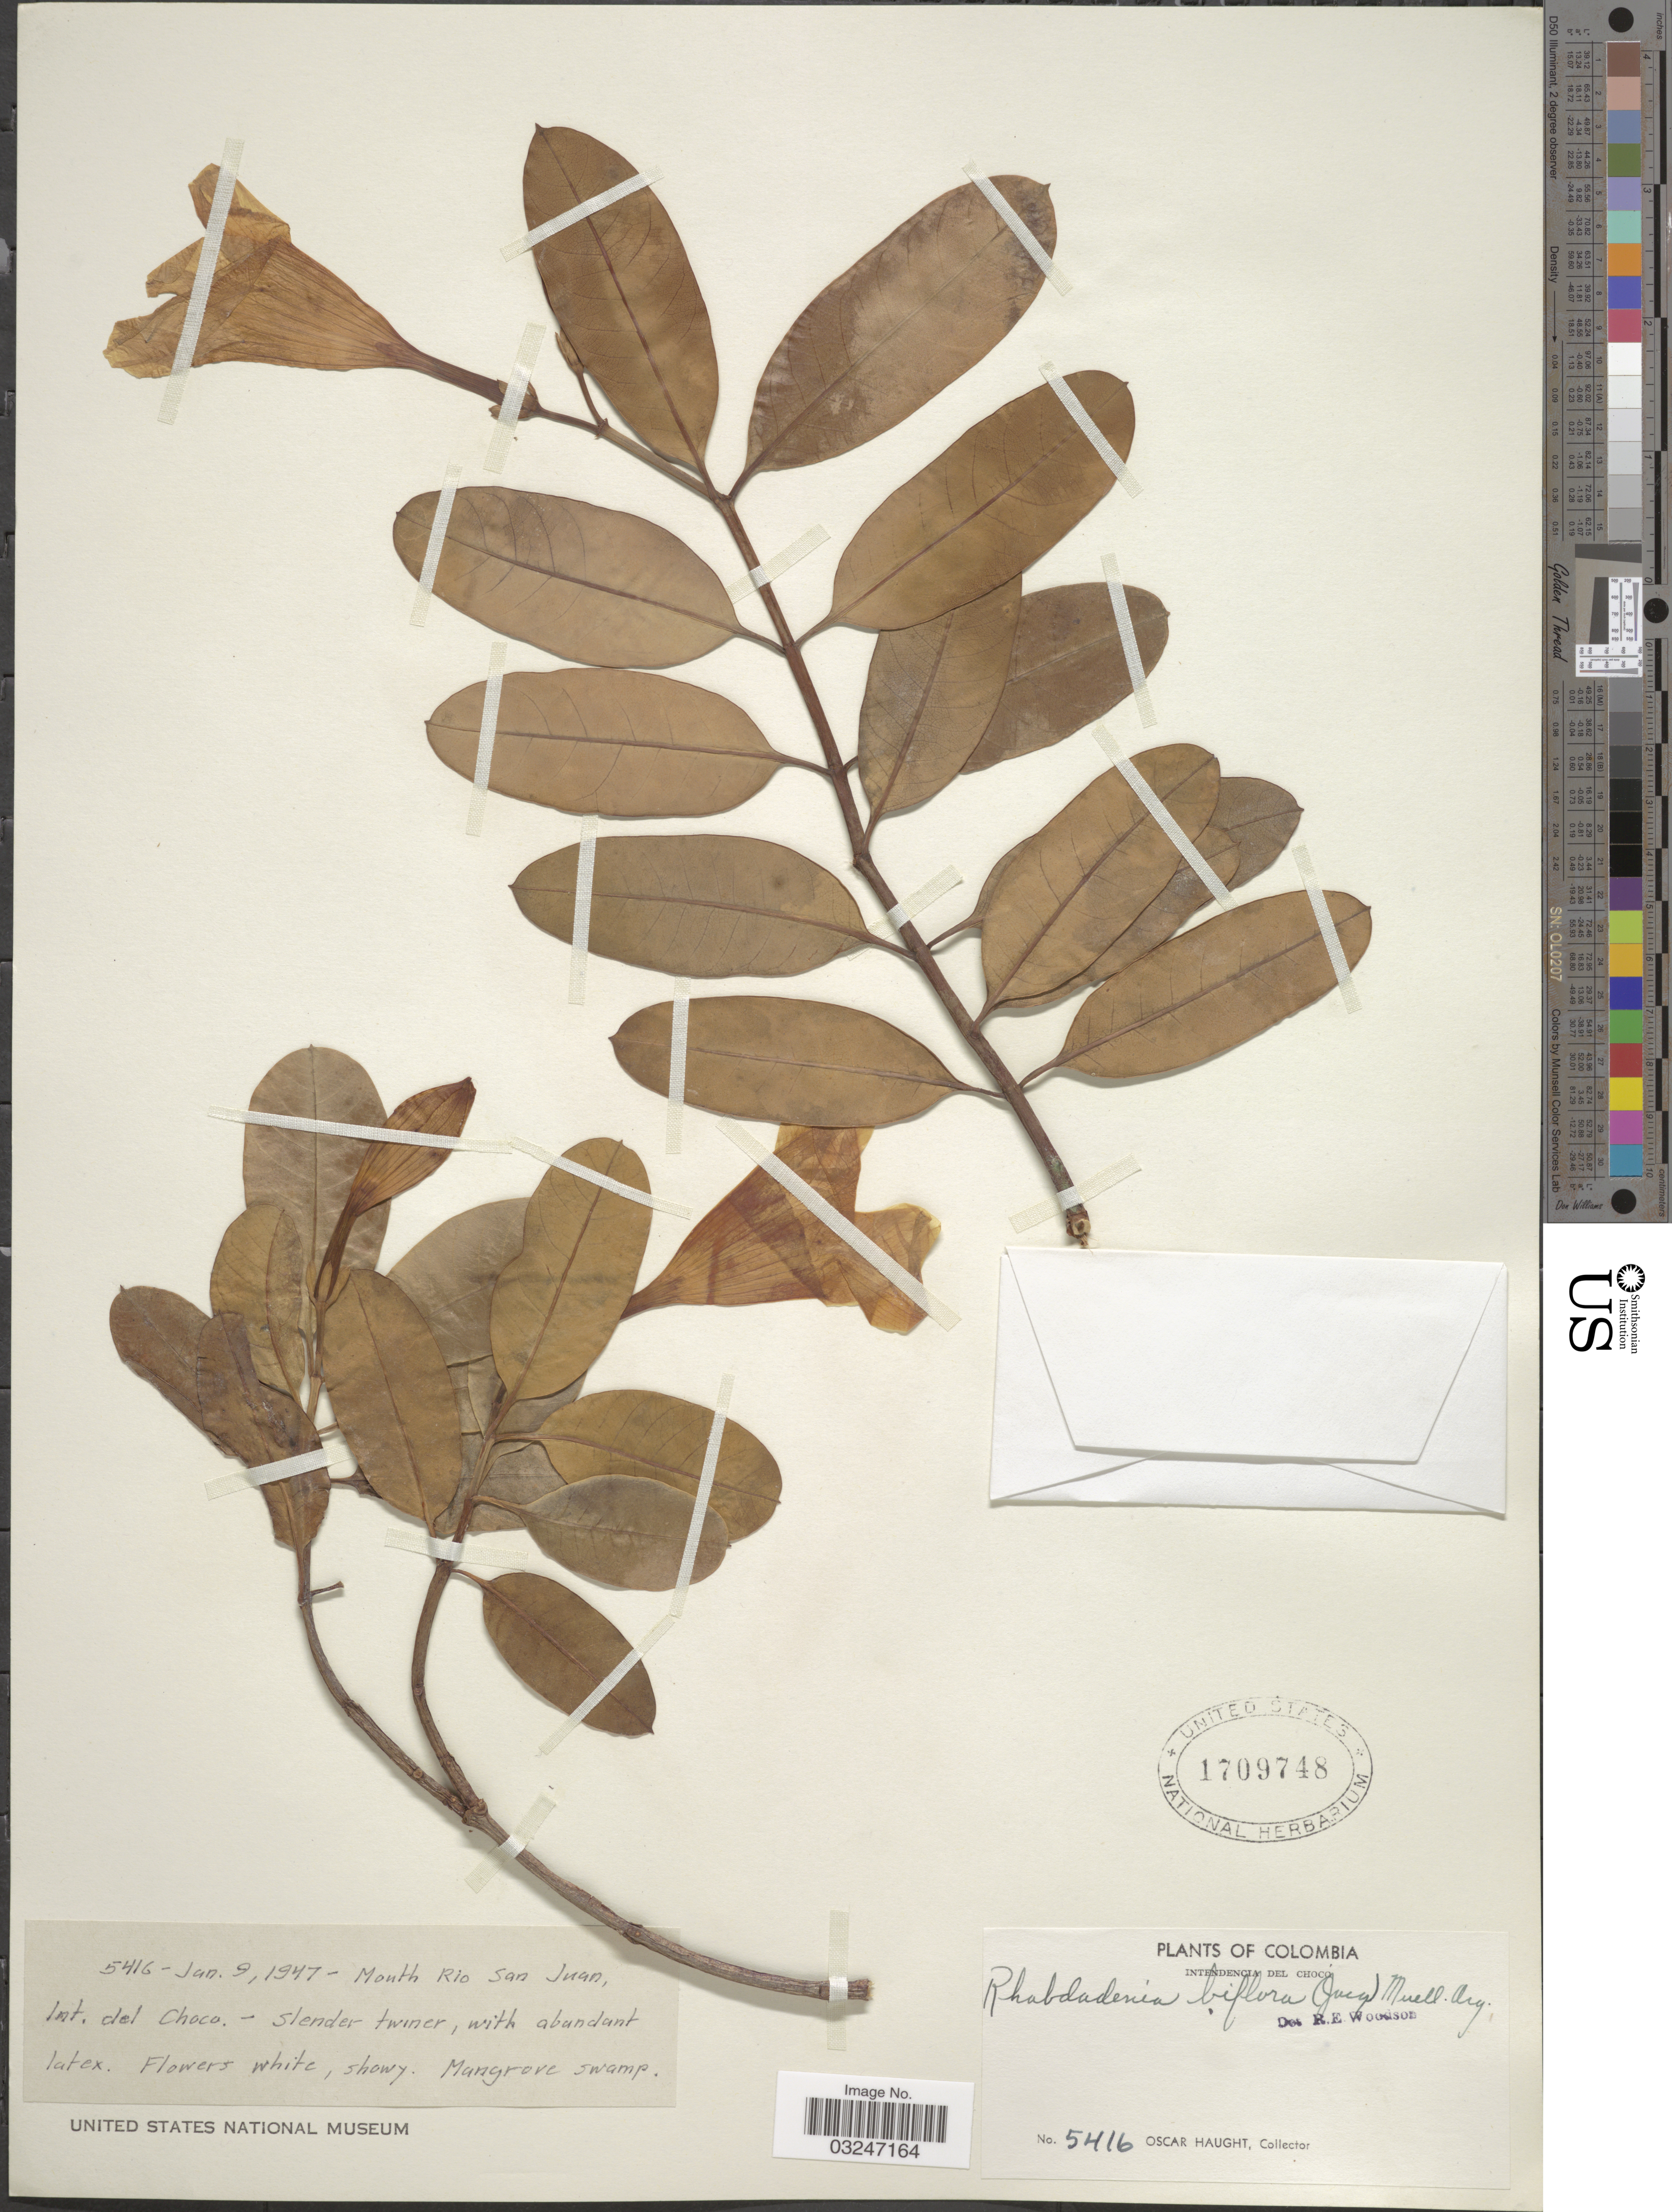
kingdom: Plantae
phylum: Tracheophyta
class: Magnoliopsida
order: Gentianales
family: Apocynaceae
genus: Rhabdadenia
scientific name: Rhabdadenia biflora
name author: (Jacq.) Müll. Arg.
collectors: O. L. Haught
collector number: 5416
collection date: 1947-01-09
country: Colombia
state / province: Chocó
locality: Mouth Rio San Juan, Int. del Choco. Intendencia del Choco.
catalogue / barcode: US 1709748